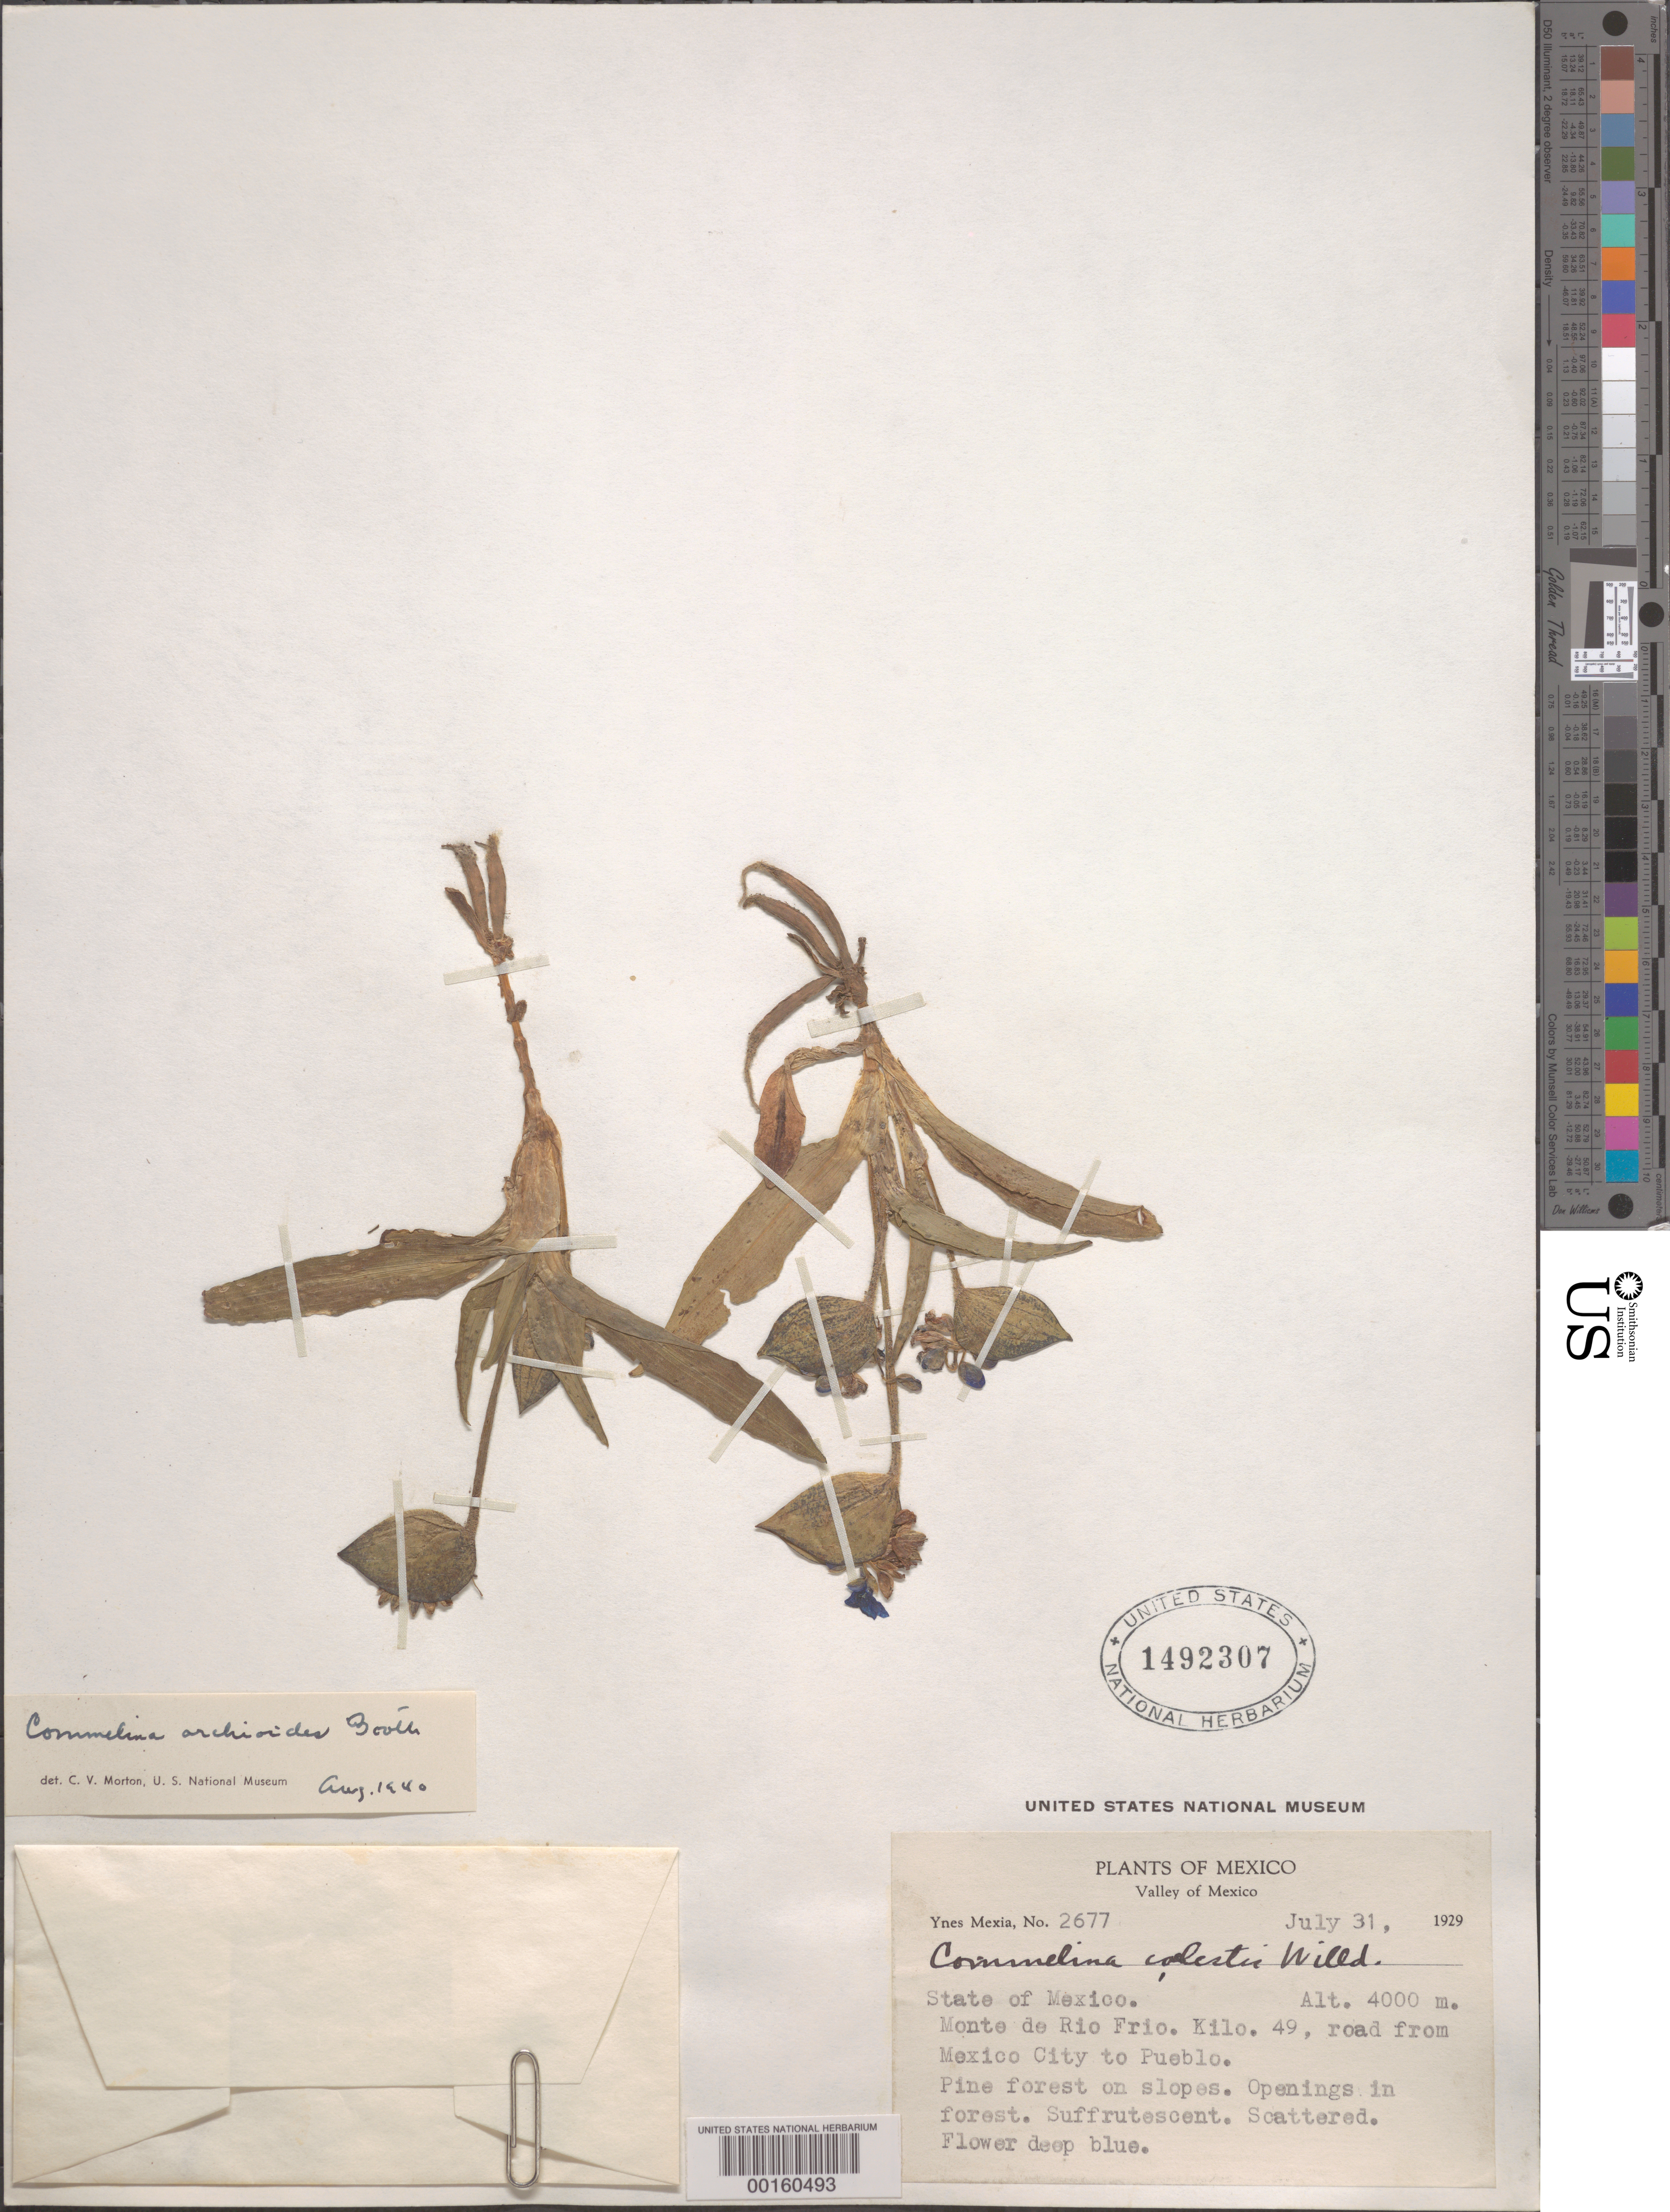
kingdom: Plantae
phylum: Tracheophyta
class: Liliopsida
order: Commelinales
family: Commelinaceae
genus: Commelina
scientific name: Commelina elliptica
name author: Kunth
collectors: Y. Mexia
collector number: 2677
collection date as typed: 31 Jul 1929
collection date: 1929-07-31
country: Mexico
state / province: México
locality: Valley of Mexico; Monte de Rio Frio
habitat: Pine forest; slopes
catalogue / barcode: US 1492307